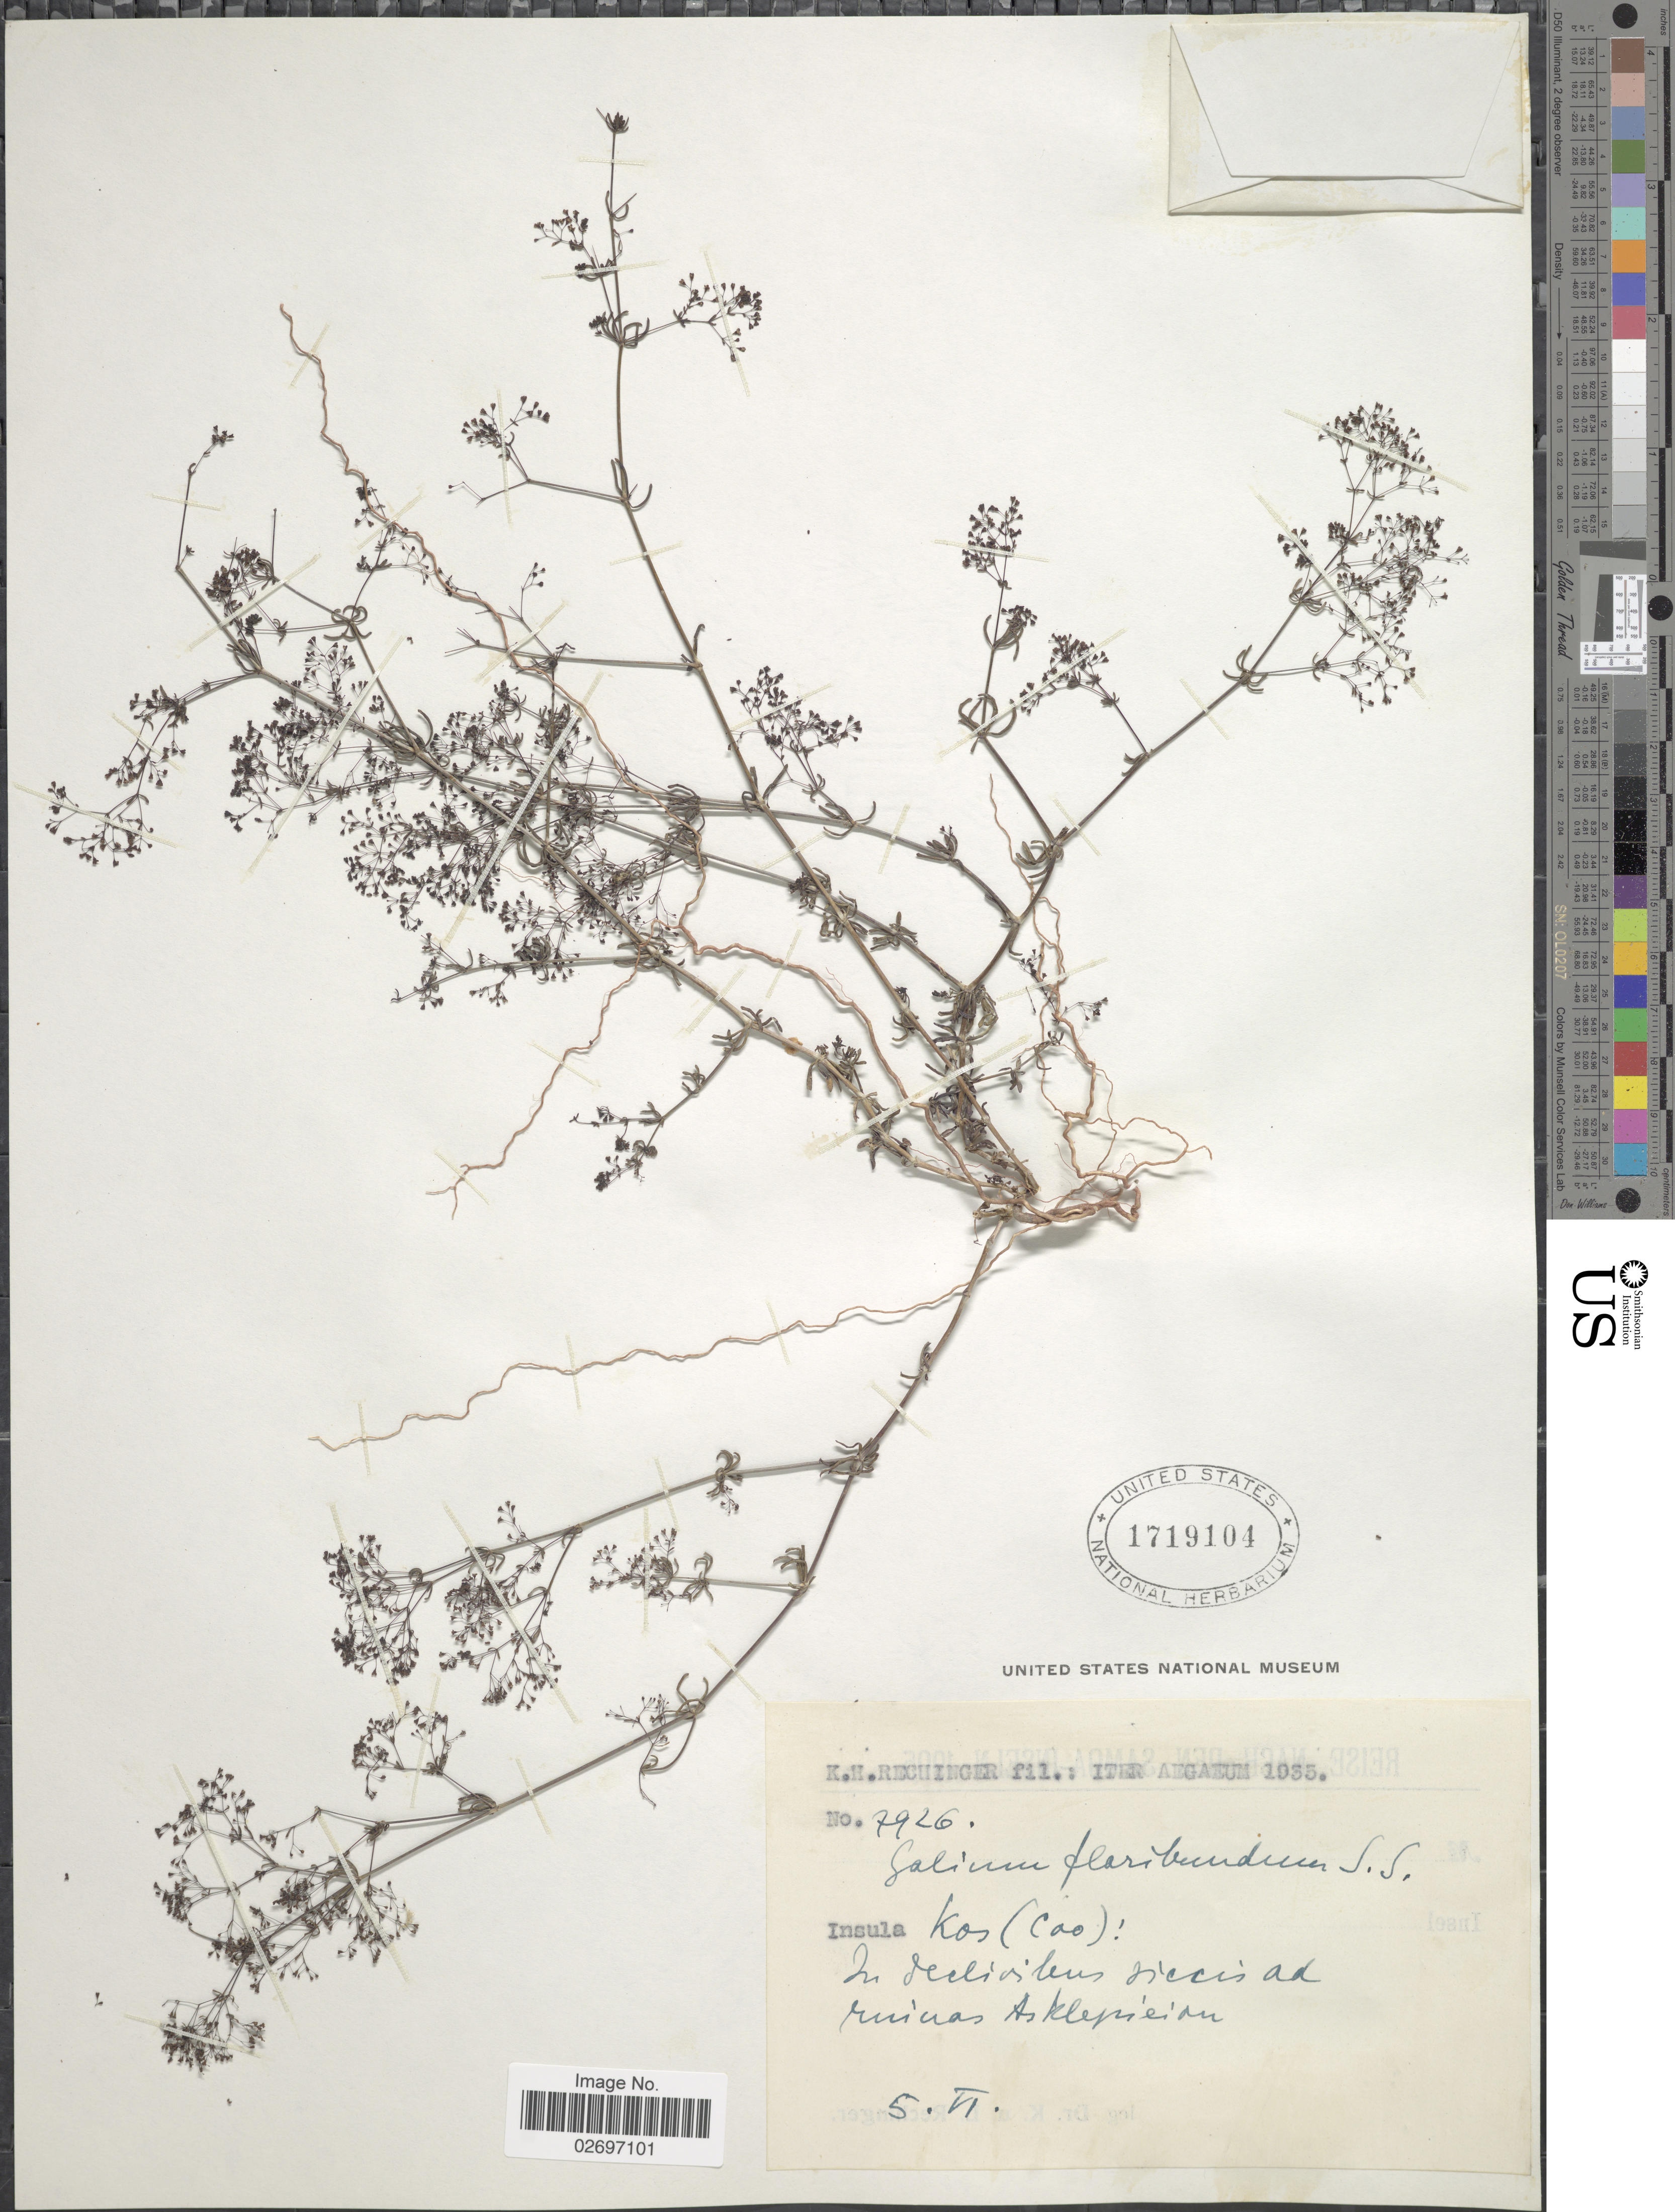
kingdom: Plantae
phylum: Tracheophyta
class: Magnoliopsida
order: Gentianales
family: Rubiaceae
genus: Galium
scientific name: Galium floribundum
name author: Sm.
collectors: K. H. Rechinger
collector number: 7926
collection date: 1935-06-05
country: Greece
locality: Aegaeum, Insula Kos (Cos): in declivibus siccis ad ruinas Asklepieion.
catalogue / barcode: US 1719104